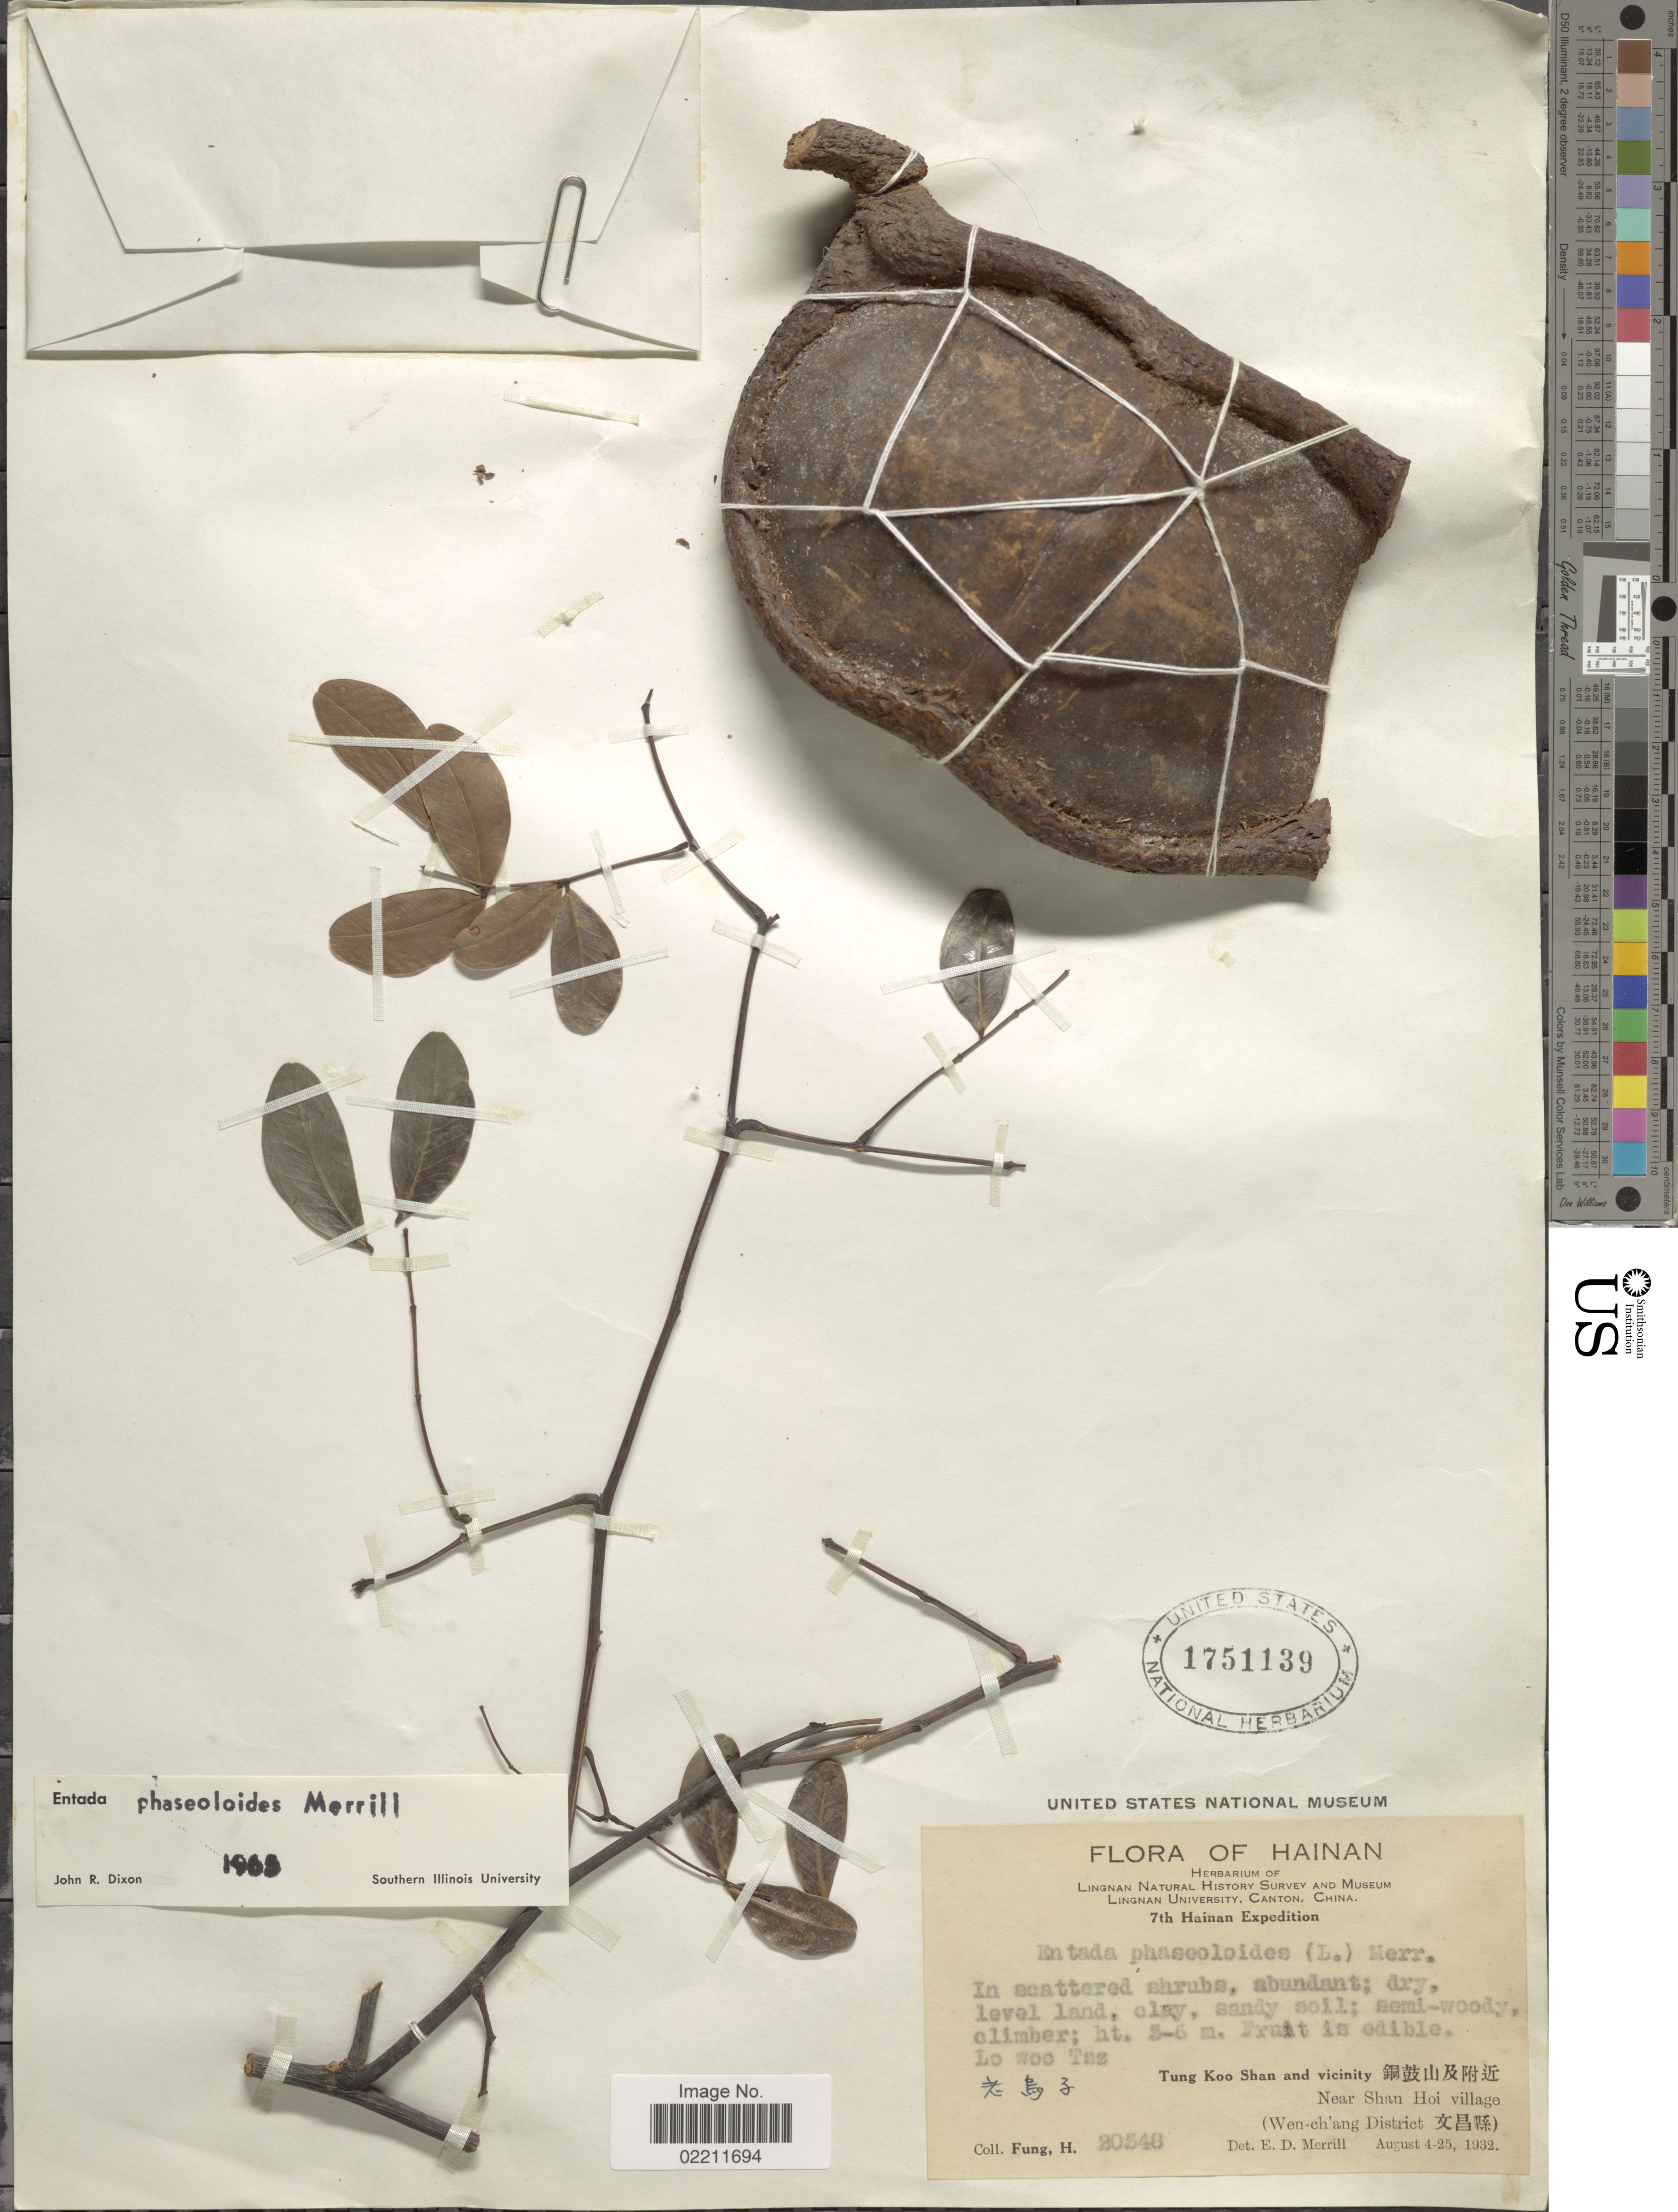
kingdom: Plantae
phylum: Tracheophyta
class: Magnoliopsida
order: Fabales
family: Fabaceae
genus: Entada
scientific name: Entada rheedei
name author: Spreng.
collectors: H. Fung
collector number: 20348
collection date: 1932-08-04/1932-08-25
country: China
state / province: Hainan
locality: Hainan, Tung Koo Shan and vicinity X, Near Shan Hoi village (Wen-ch'ang District X).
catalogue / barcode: US 1751139